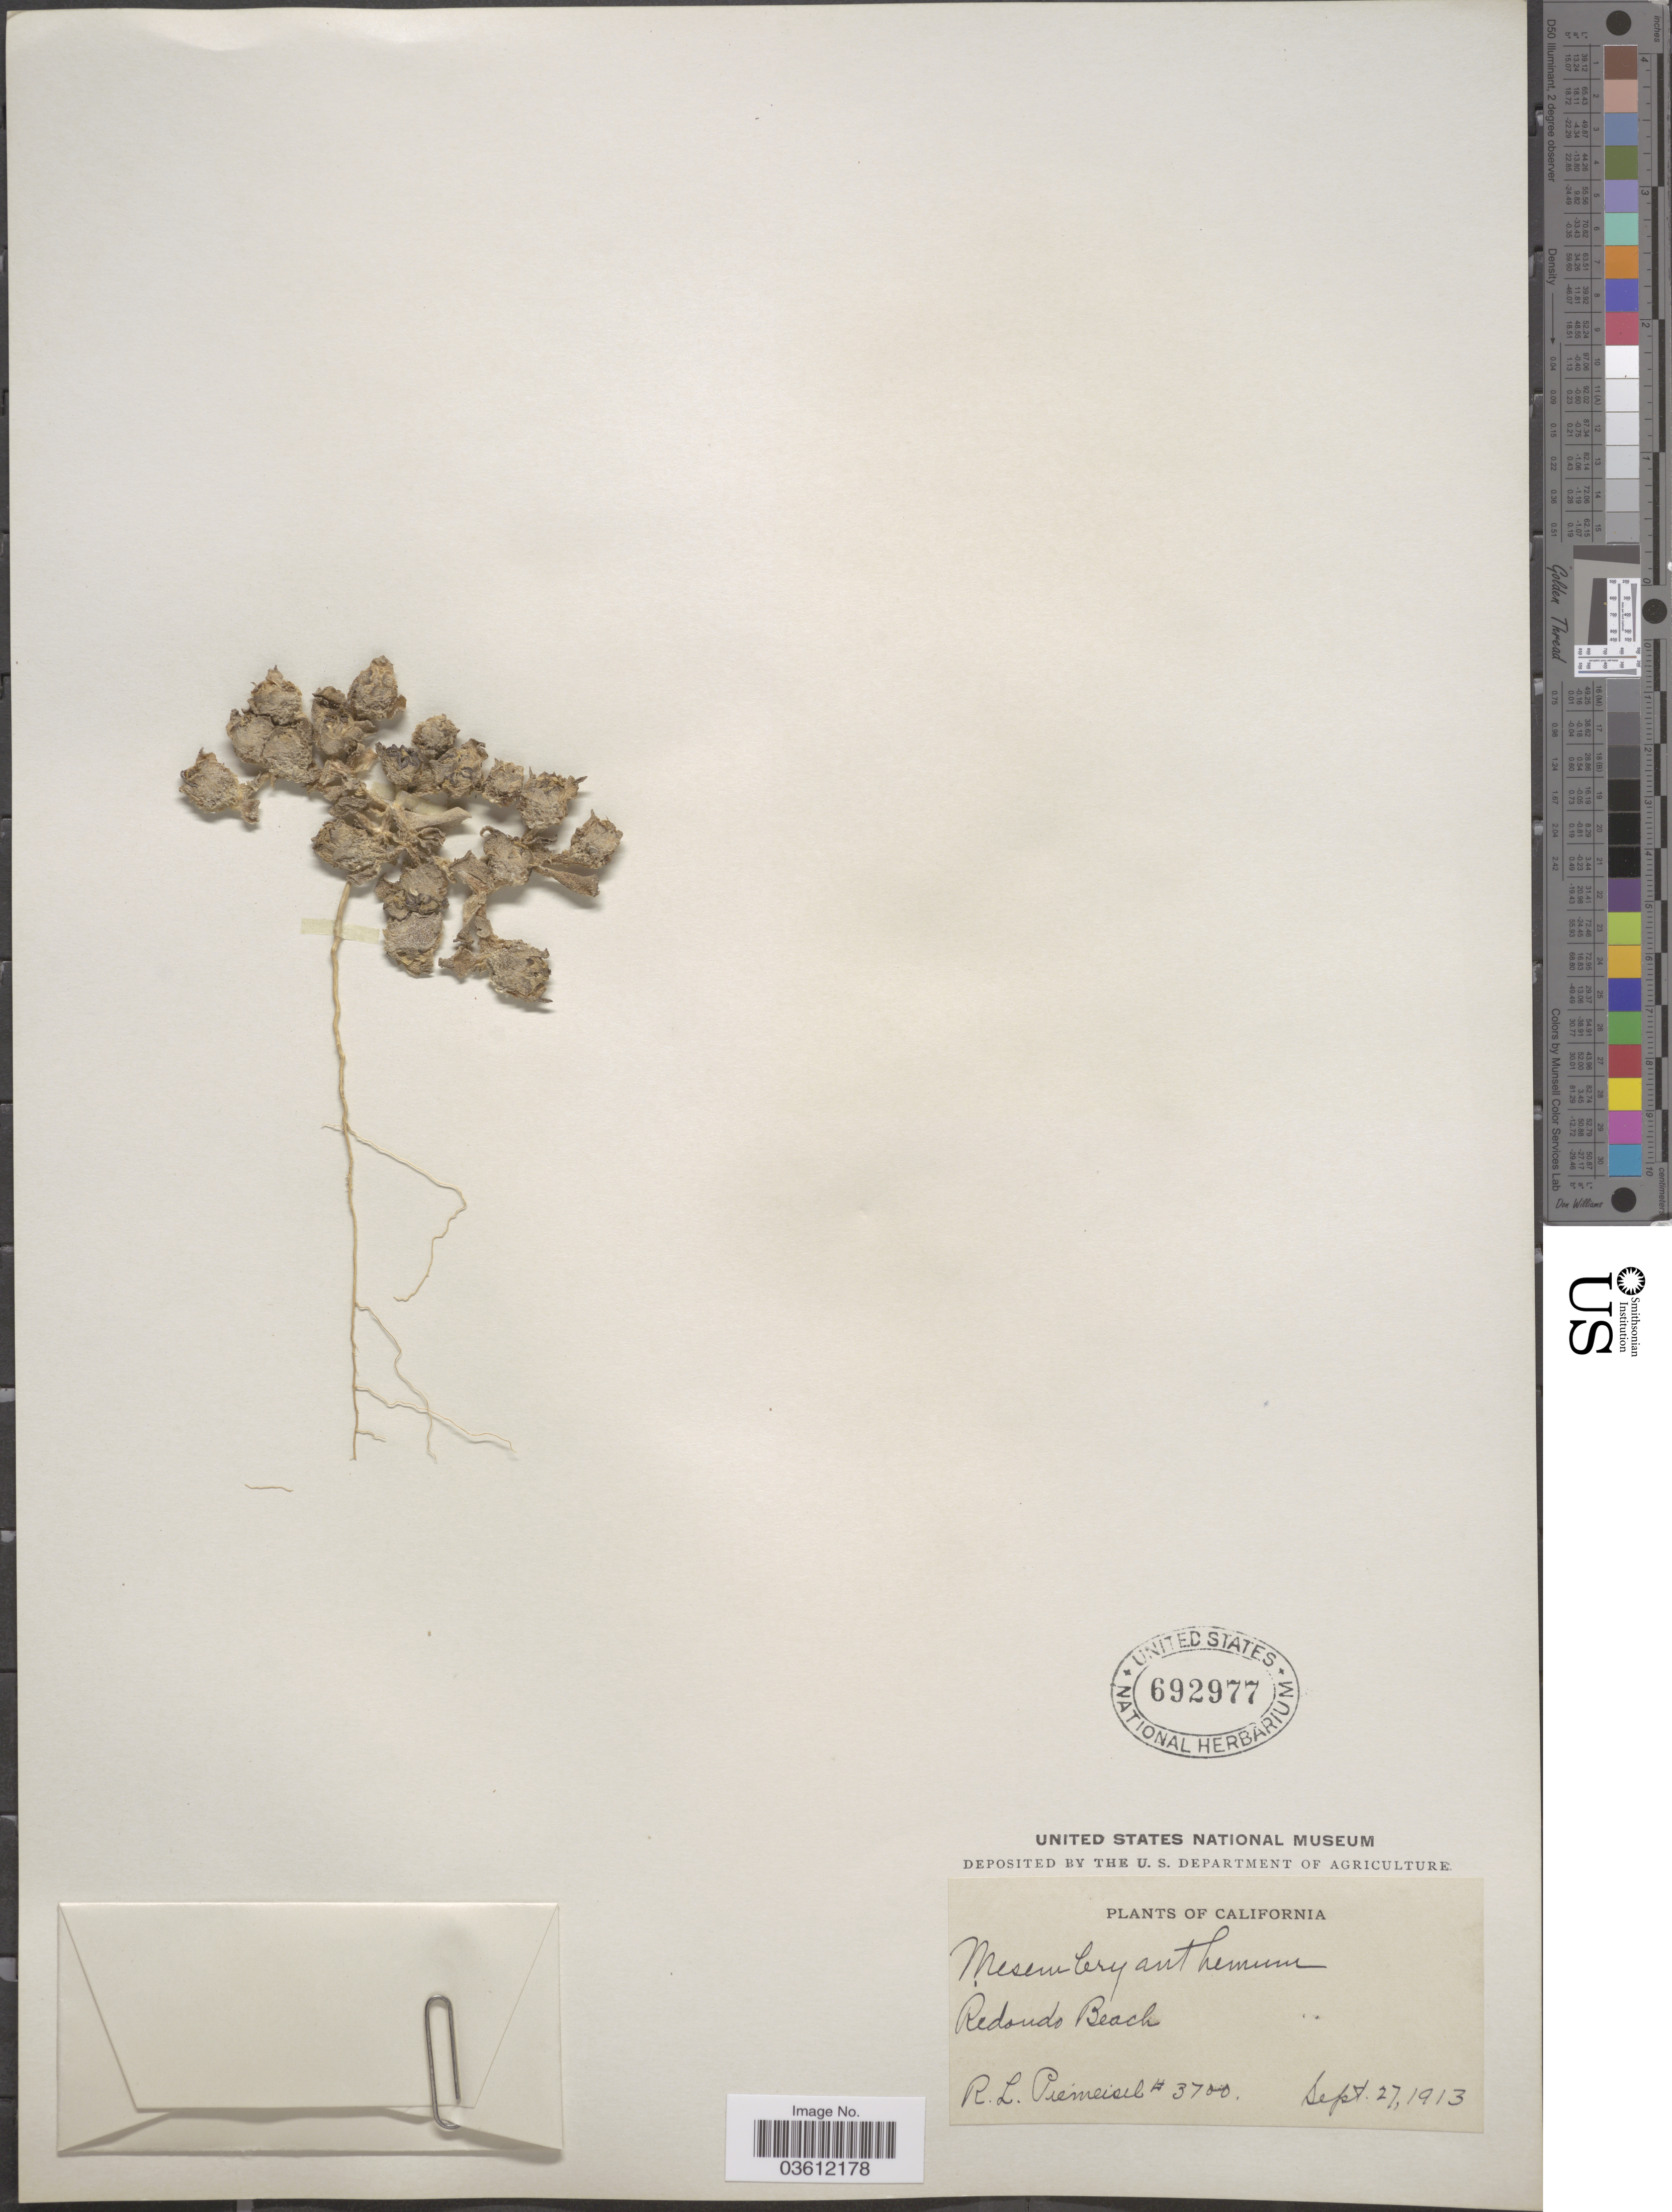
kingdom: Plantae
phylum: Tracheophyta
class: Magnoliopsida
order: Caryophyllales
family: Aizoaceae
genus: Mesembryanthemum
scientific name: Mesembryanthemum crystallinum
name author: L.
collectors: R. L. Piemeisel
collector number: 3700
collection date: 1913-09-27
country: United States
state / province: California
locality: Redondo Beach.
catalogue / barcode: US 692977